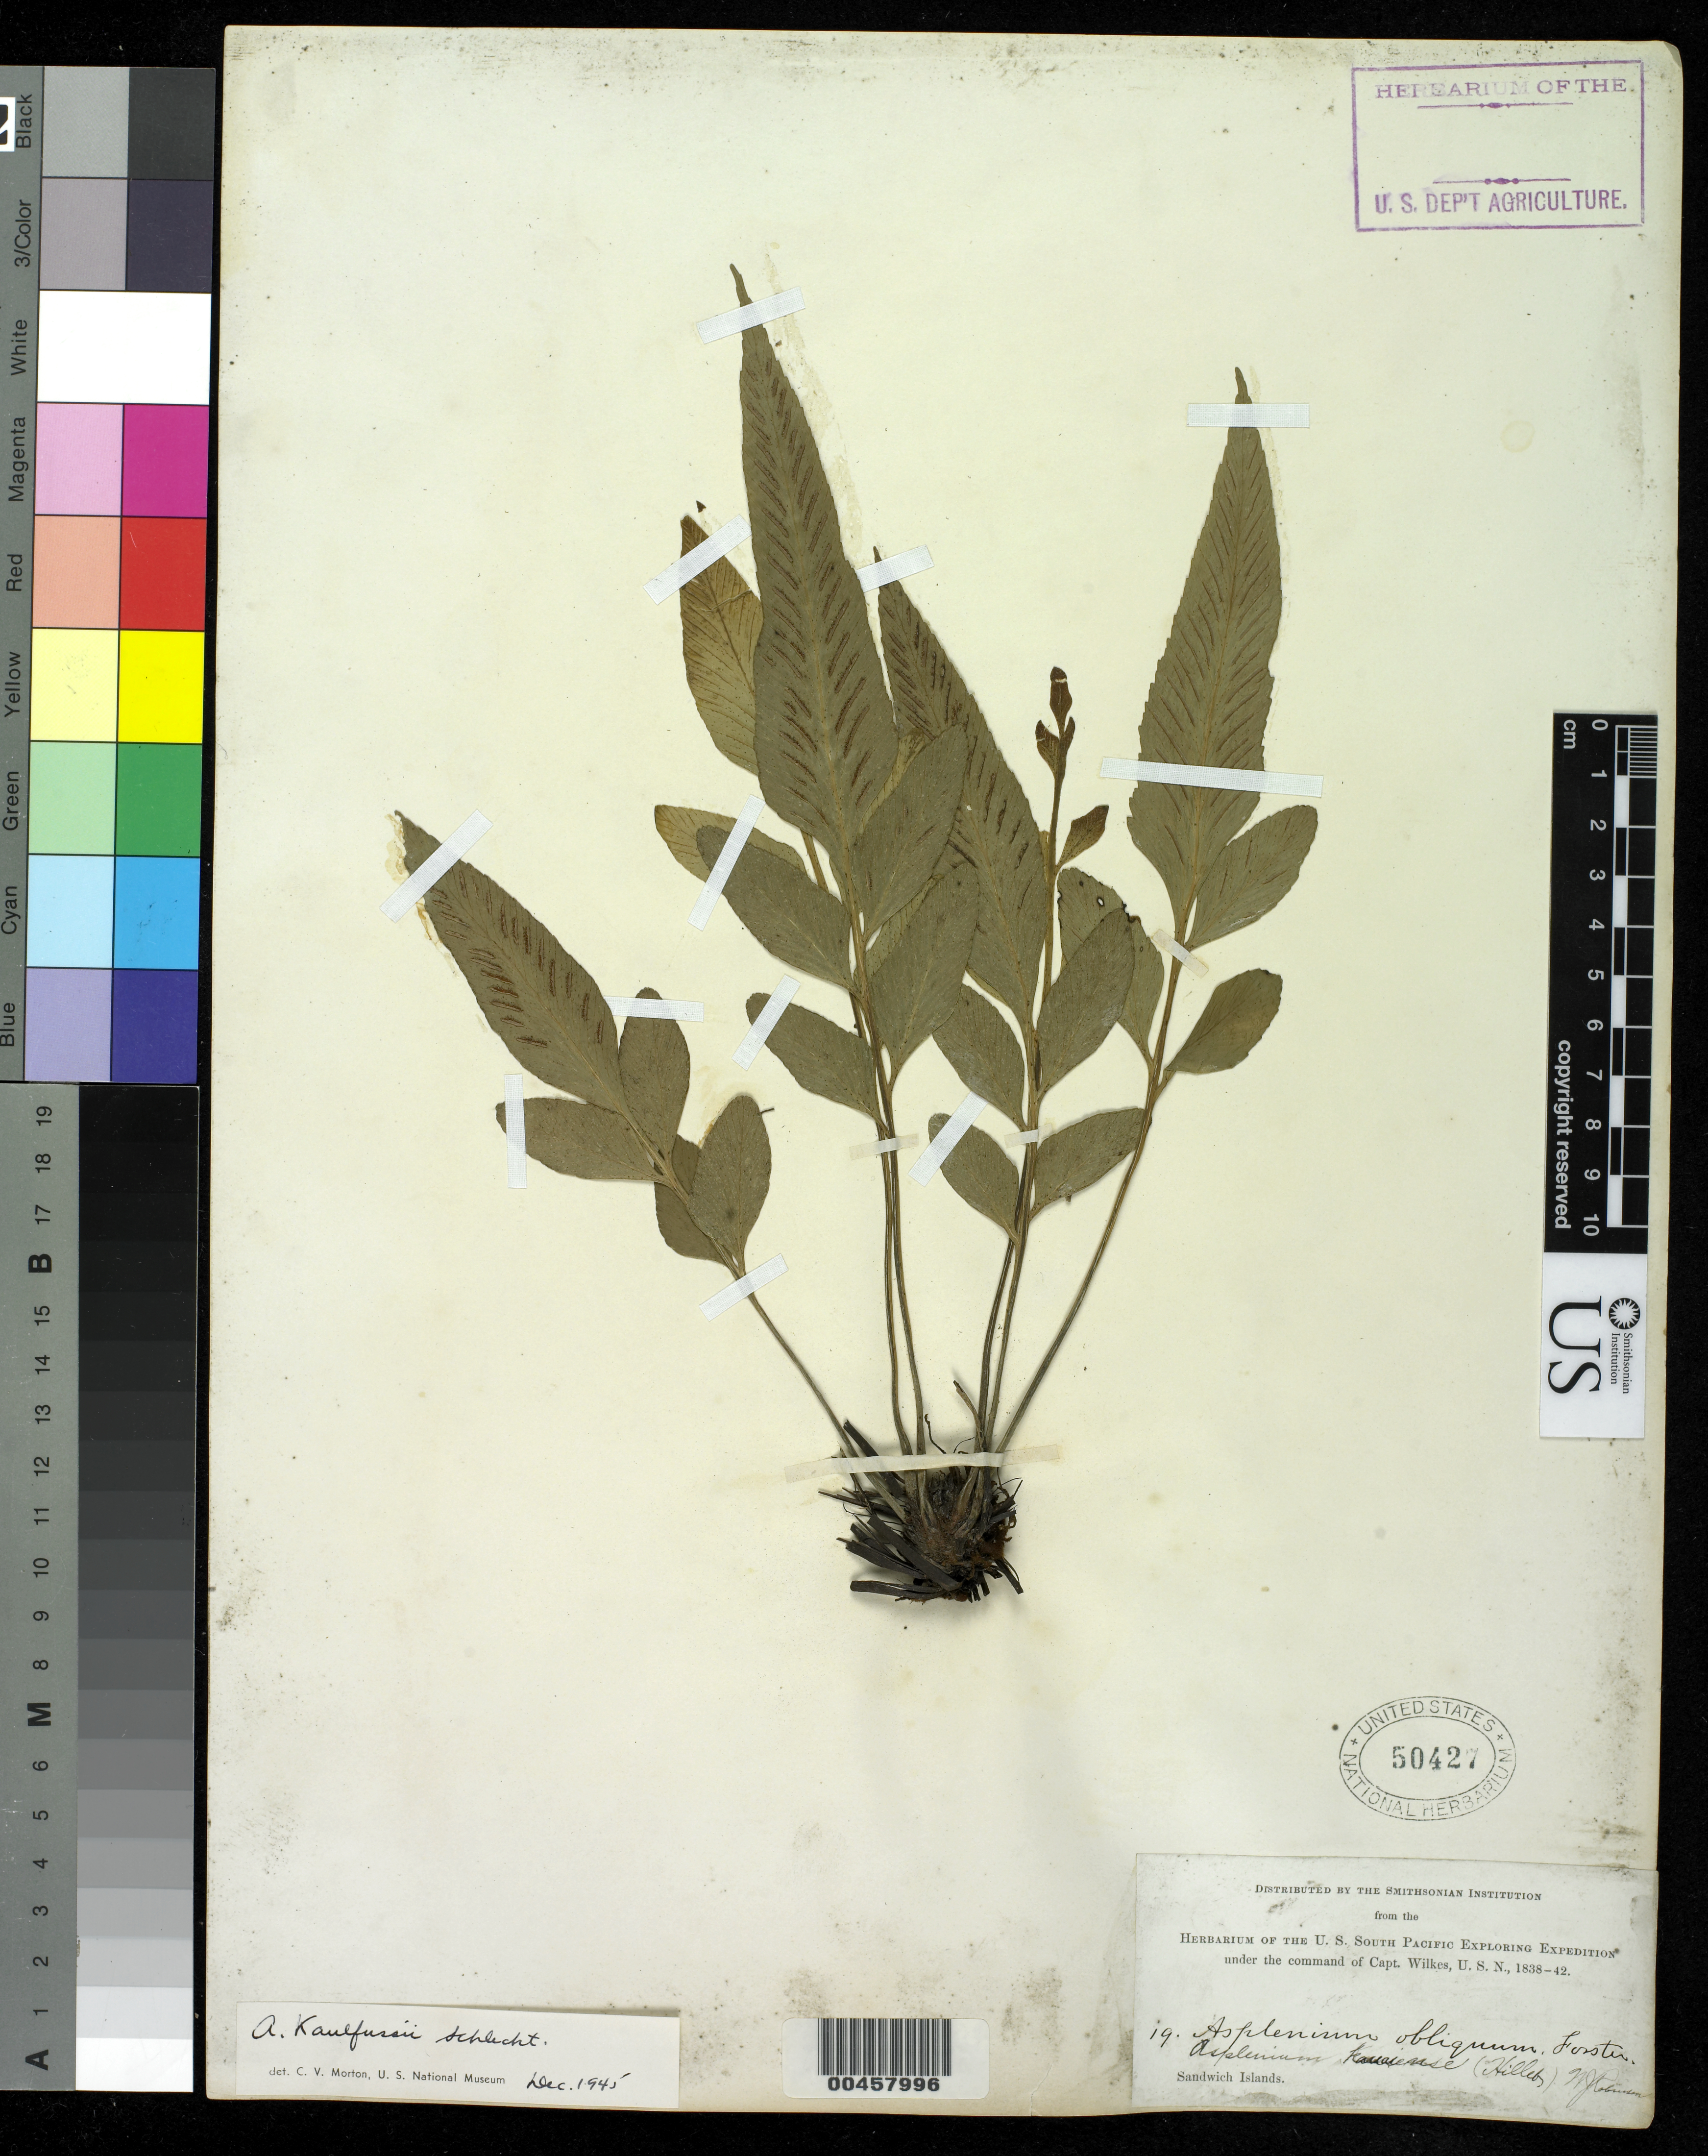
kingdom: Plantae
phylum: Tracheophyta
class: Polypodiopsida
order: Polypodiales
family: Aspleniaceae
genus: Asplenium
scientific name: Asplenium kaulfussii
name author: Schltdl.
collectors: Wilkes Explor. Exped.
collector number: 19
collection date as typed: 1838 to -- --- 1842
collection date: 1838/1842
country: United States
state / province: Hawaii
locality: Sandwich Islands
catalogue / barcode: US 50427